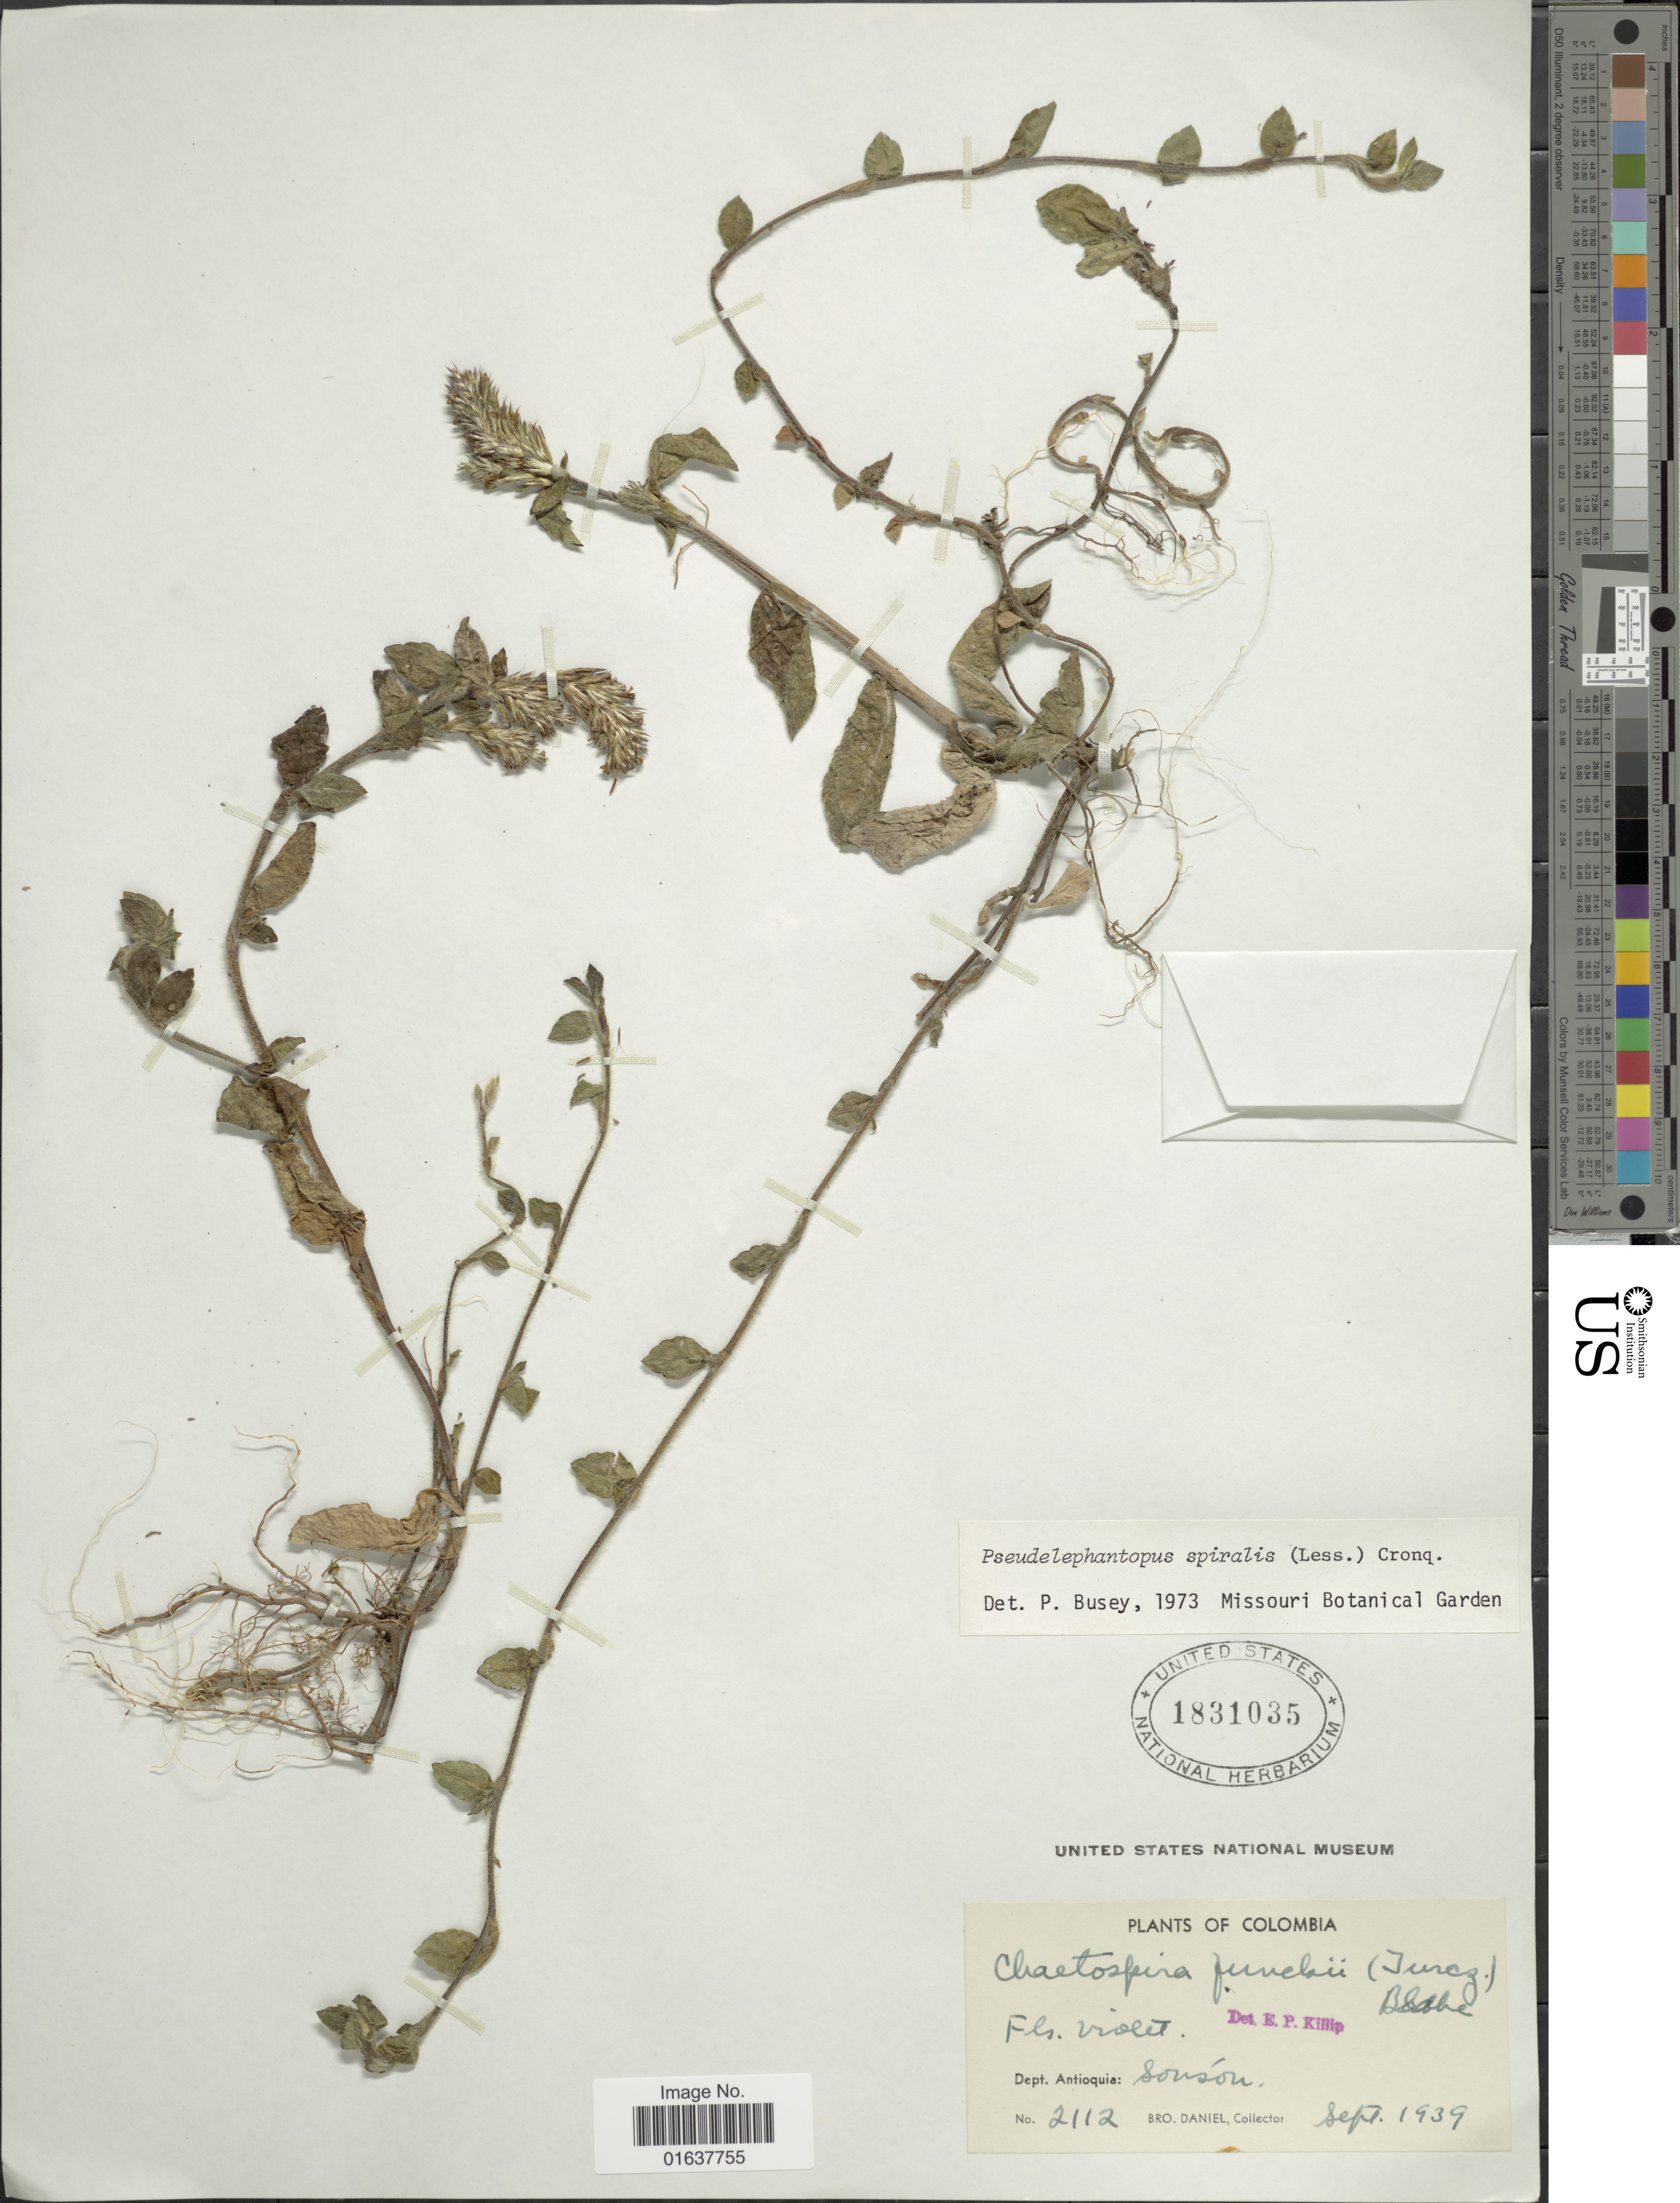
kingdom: Plantae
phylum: Tracheophyta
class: Magnoliopsida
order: Asterales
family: Asteraceae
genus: Pseudelephantopus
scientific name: Pseudelephantopus spiralis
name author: (Less.) Cronquist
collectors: Bro. Daniel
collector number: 2112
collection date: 1939-09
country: Colombia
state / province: Antioquia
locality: Sonson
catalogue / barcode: US 1831035